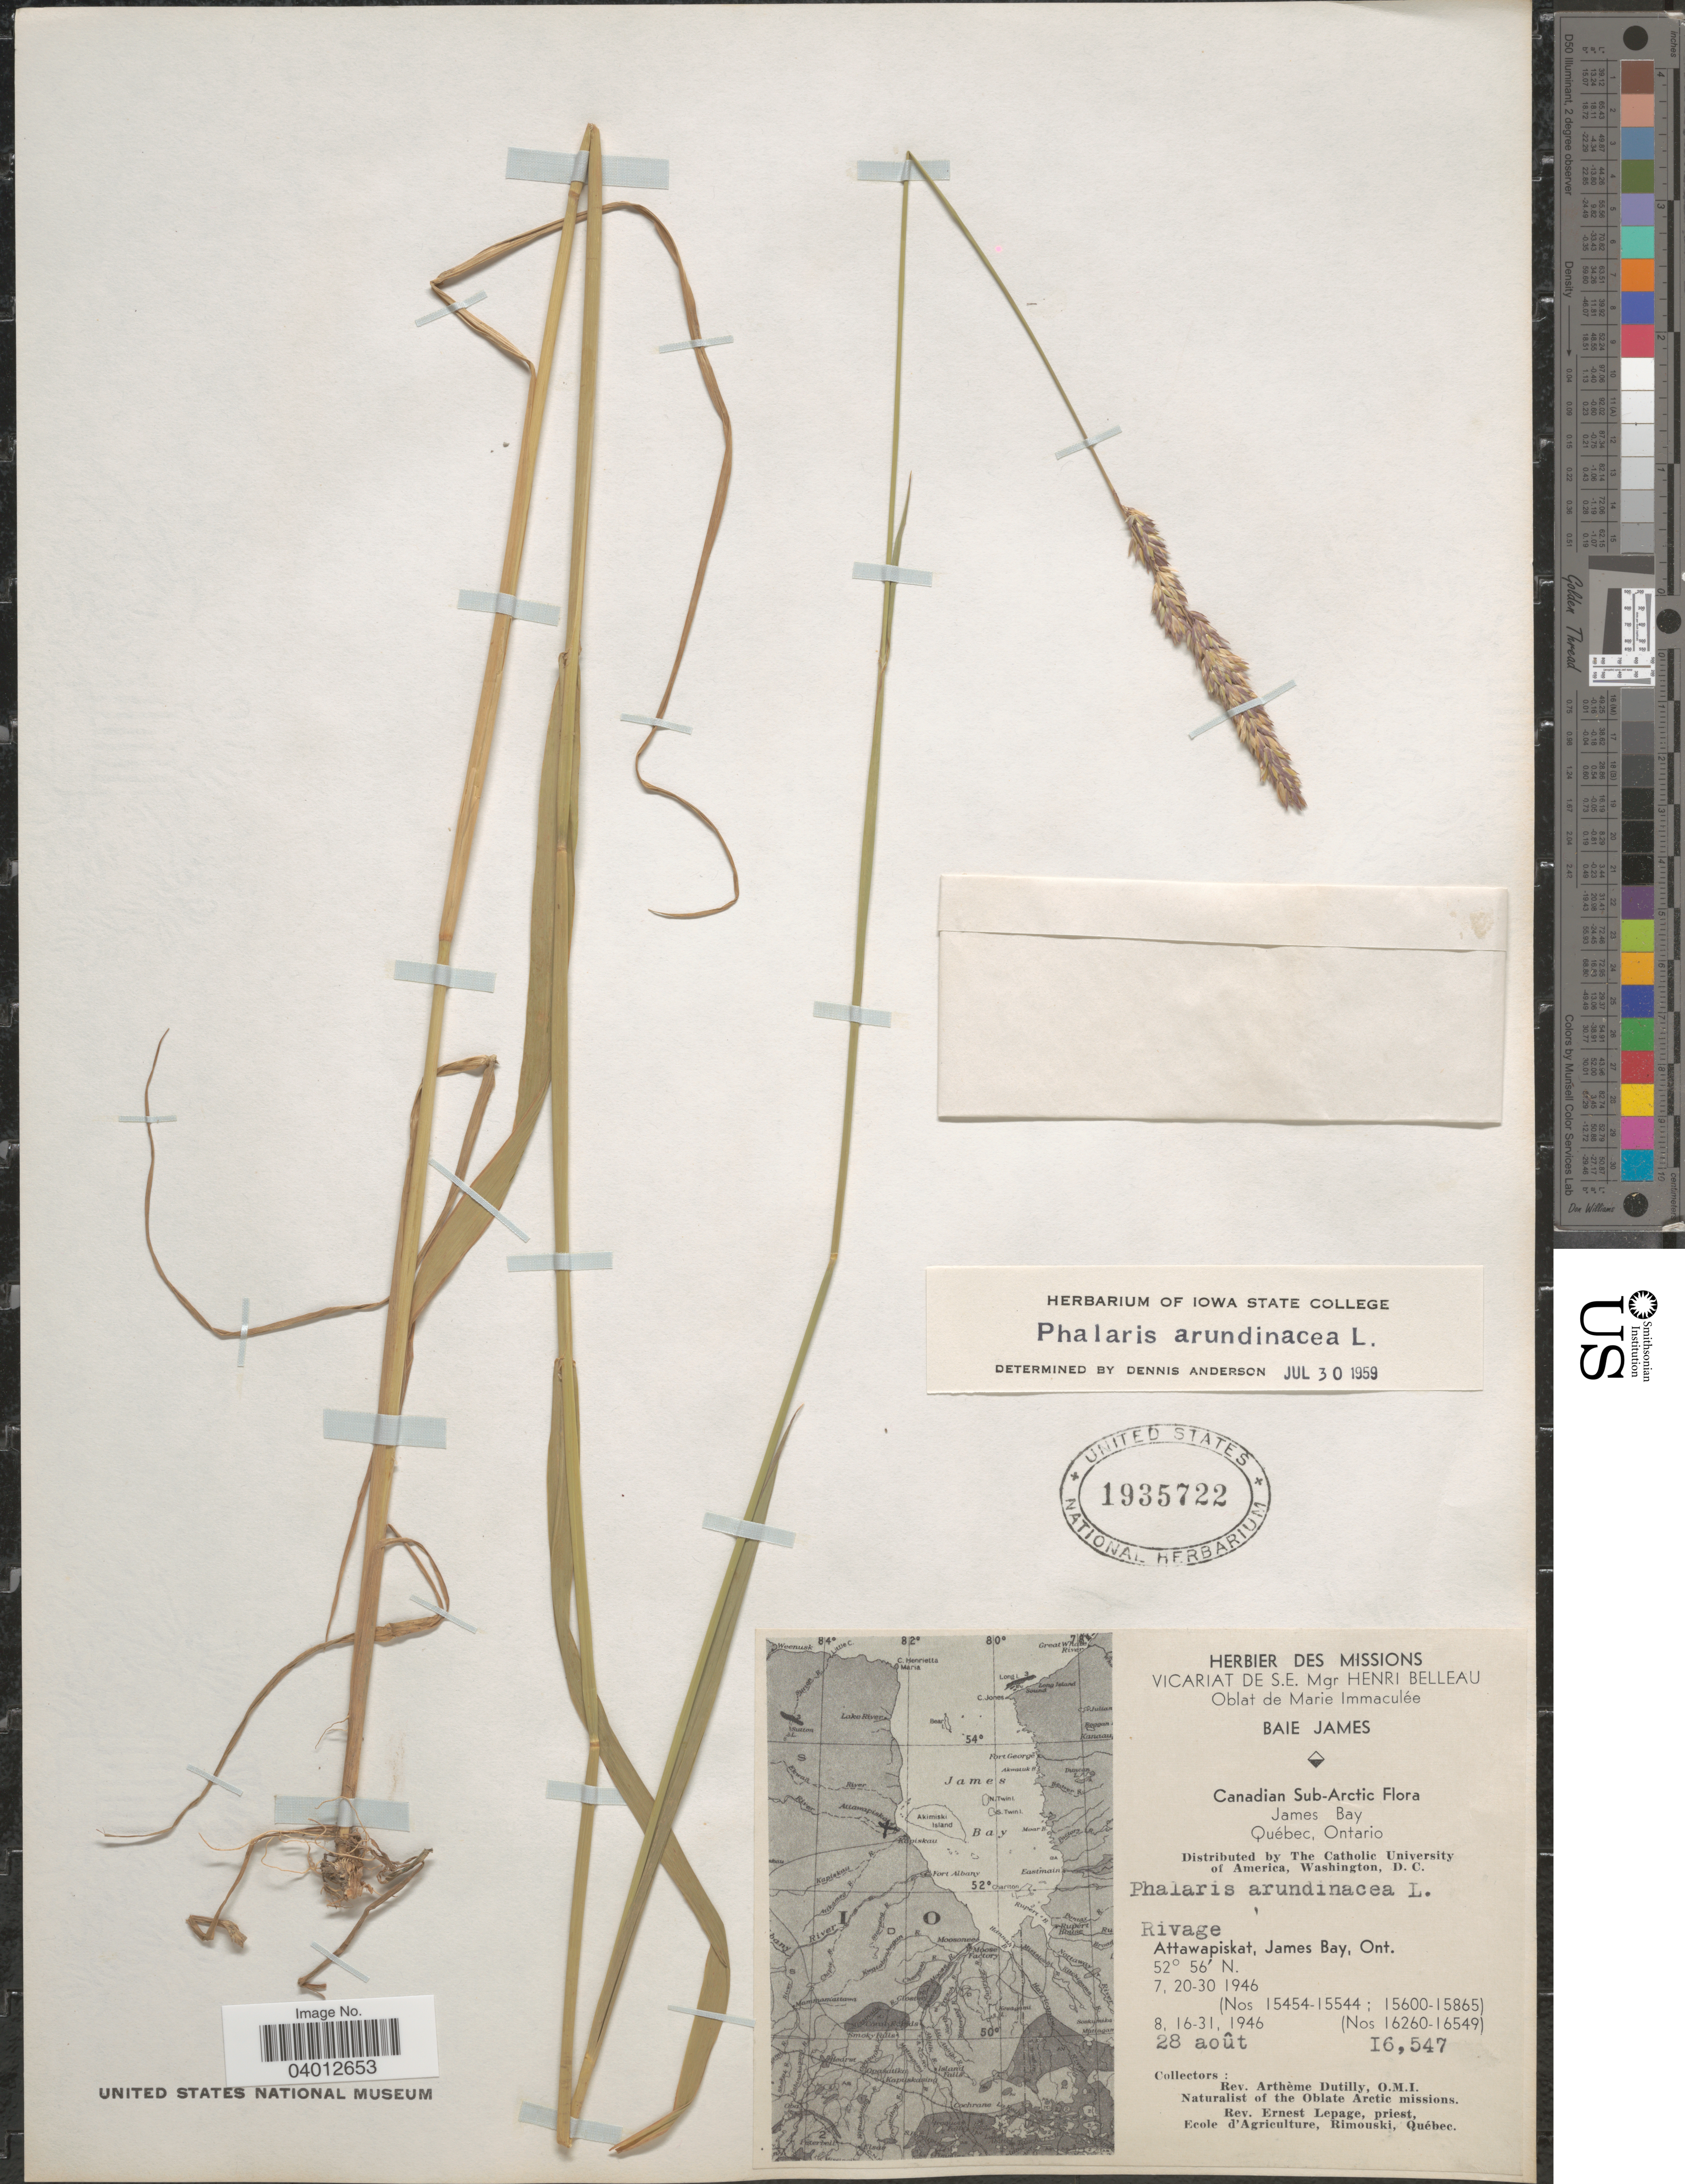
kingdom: Plantae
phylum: Tracheophyta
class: Liliopsida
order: Poales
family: Poaceae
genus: Phalaris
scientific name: Phalaris arundinacea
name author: L.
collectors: A. Dutilly & E. Lepage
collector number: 16547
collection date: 1946-08-28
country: Canada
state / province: Ontario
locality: Canadian Sub-Arctic. James Bay. Rivage. Attawapiskat.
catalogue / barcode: US 1935722